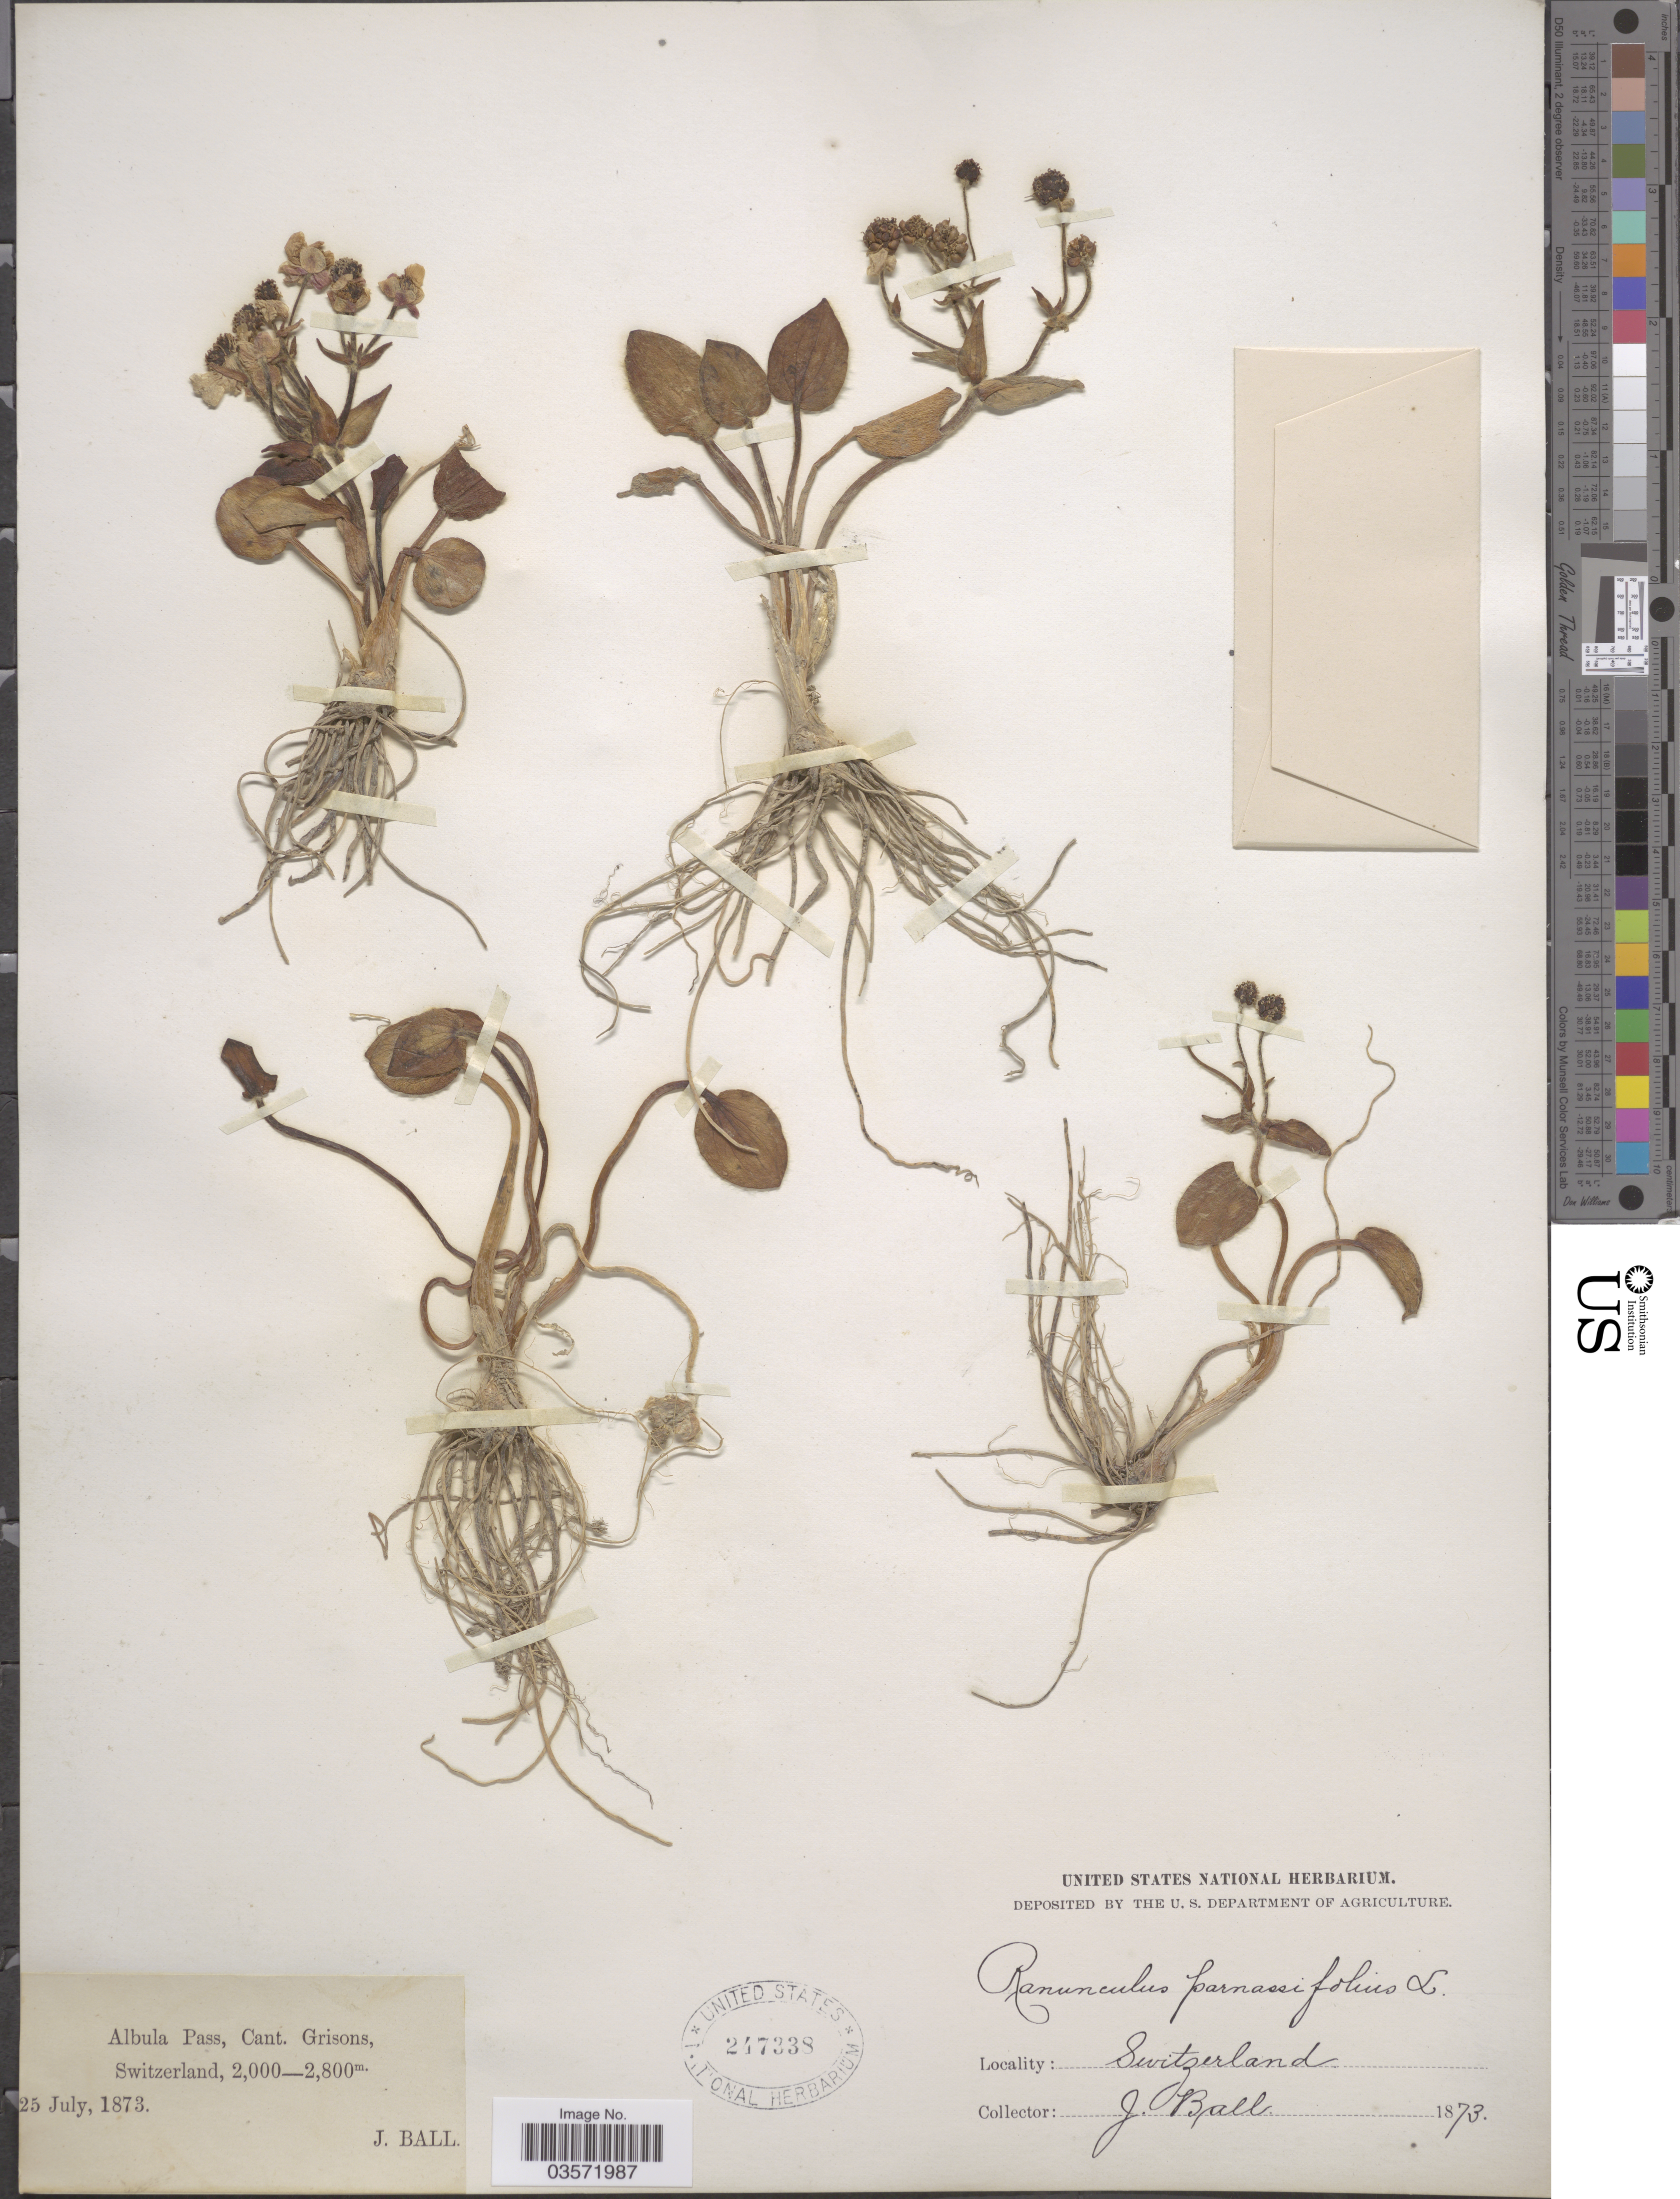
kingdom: Plantae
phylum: Tracheophyta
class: Magnoliopsida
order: Ranunculales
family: Ranunculaceae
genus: Ranunculus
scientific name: Ranunculus parnassifolius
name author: L.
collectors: J. Ball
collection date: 1873-07-25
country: Switzerland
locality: Albula Pass, Cant. Grisons.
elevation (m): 2000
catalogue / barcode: US 247338